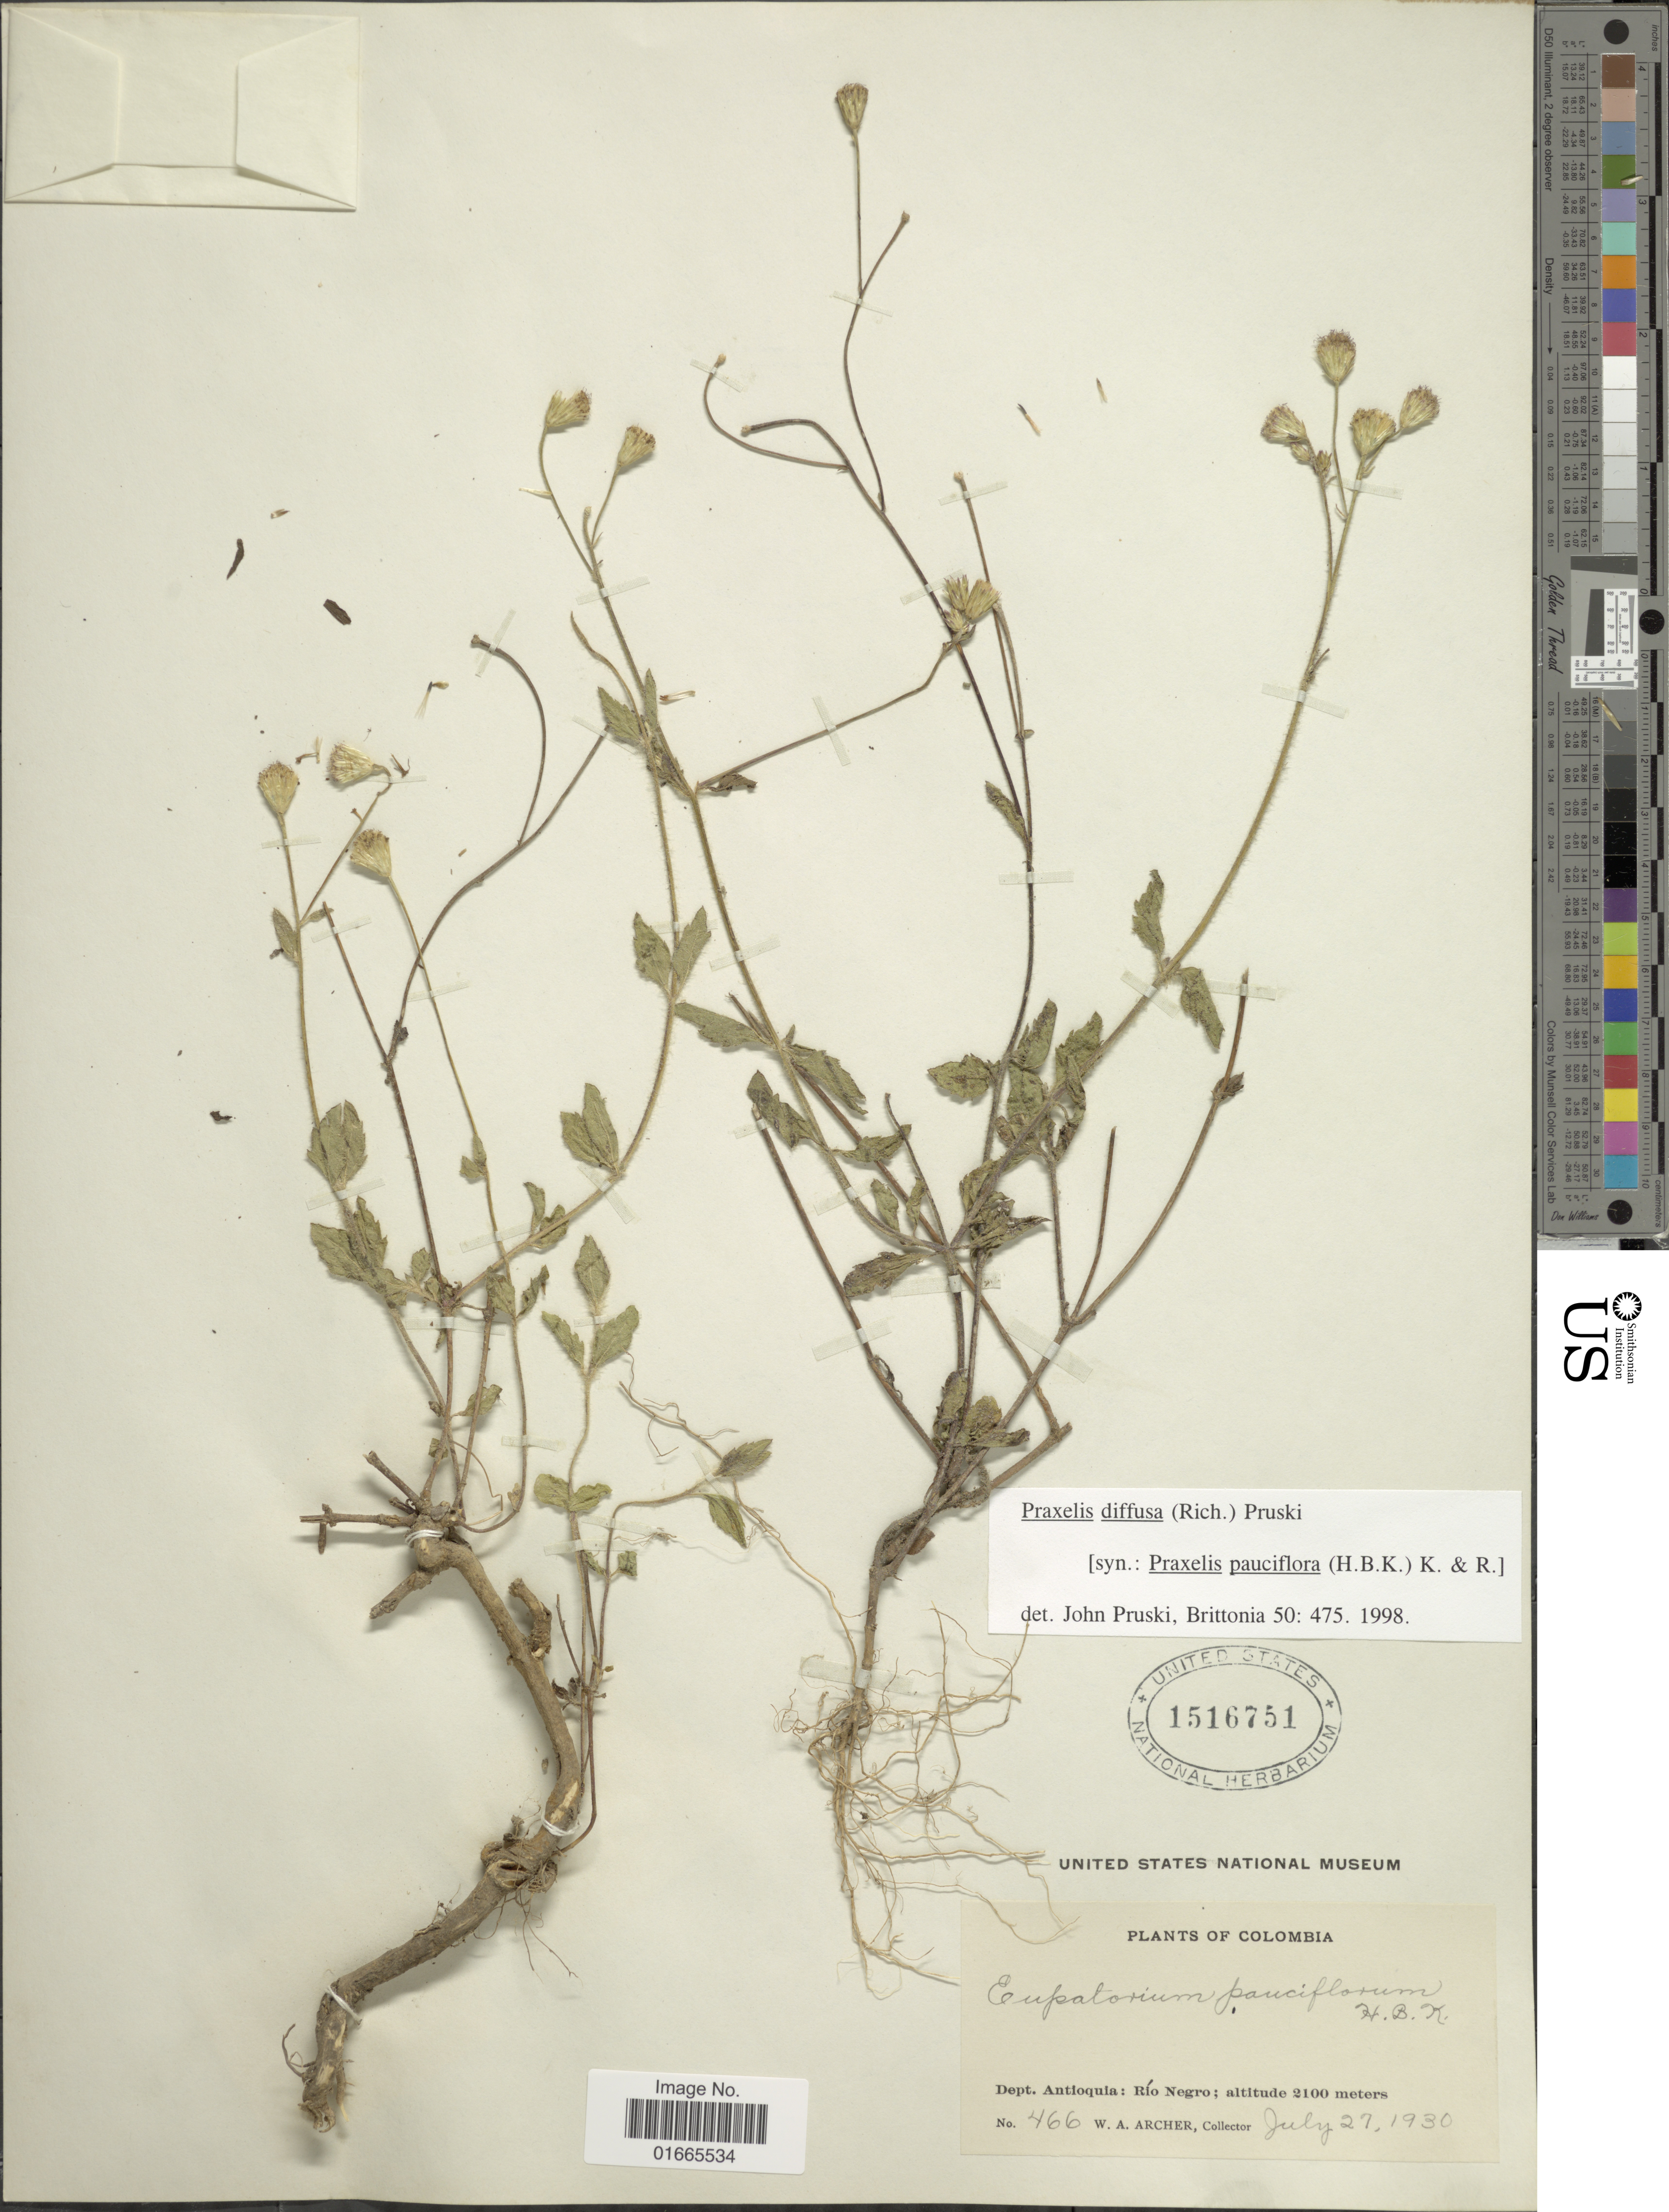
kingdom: Plantae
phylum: Tracheophyta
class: Magnoliopsida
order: Asterales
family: Asteraceae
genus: Praxelis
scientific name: Praxelis diffusa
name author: (Rich.) Pruski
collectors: W. A. Archer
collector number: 466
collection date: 1930-07-27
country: Colombia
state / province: Antioquia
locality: Dept. Antioquia: Río Negro.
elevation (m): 2100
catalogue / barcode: US 1516751